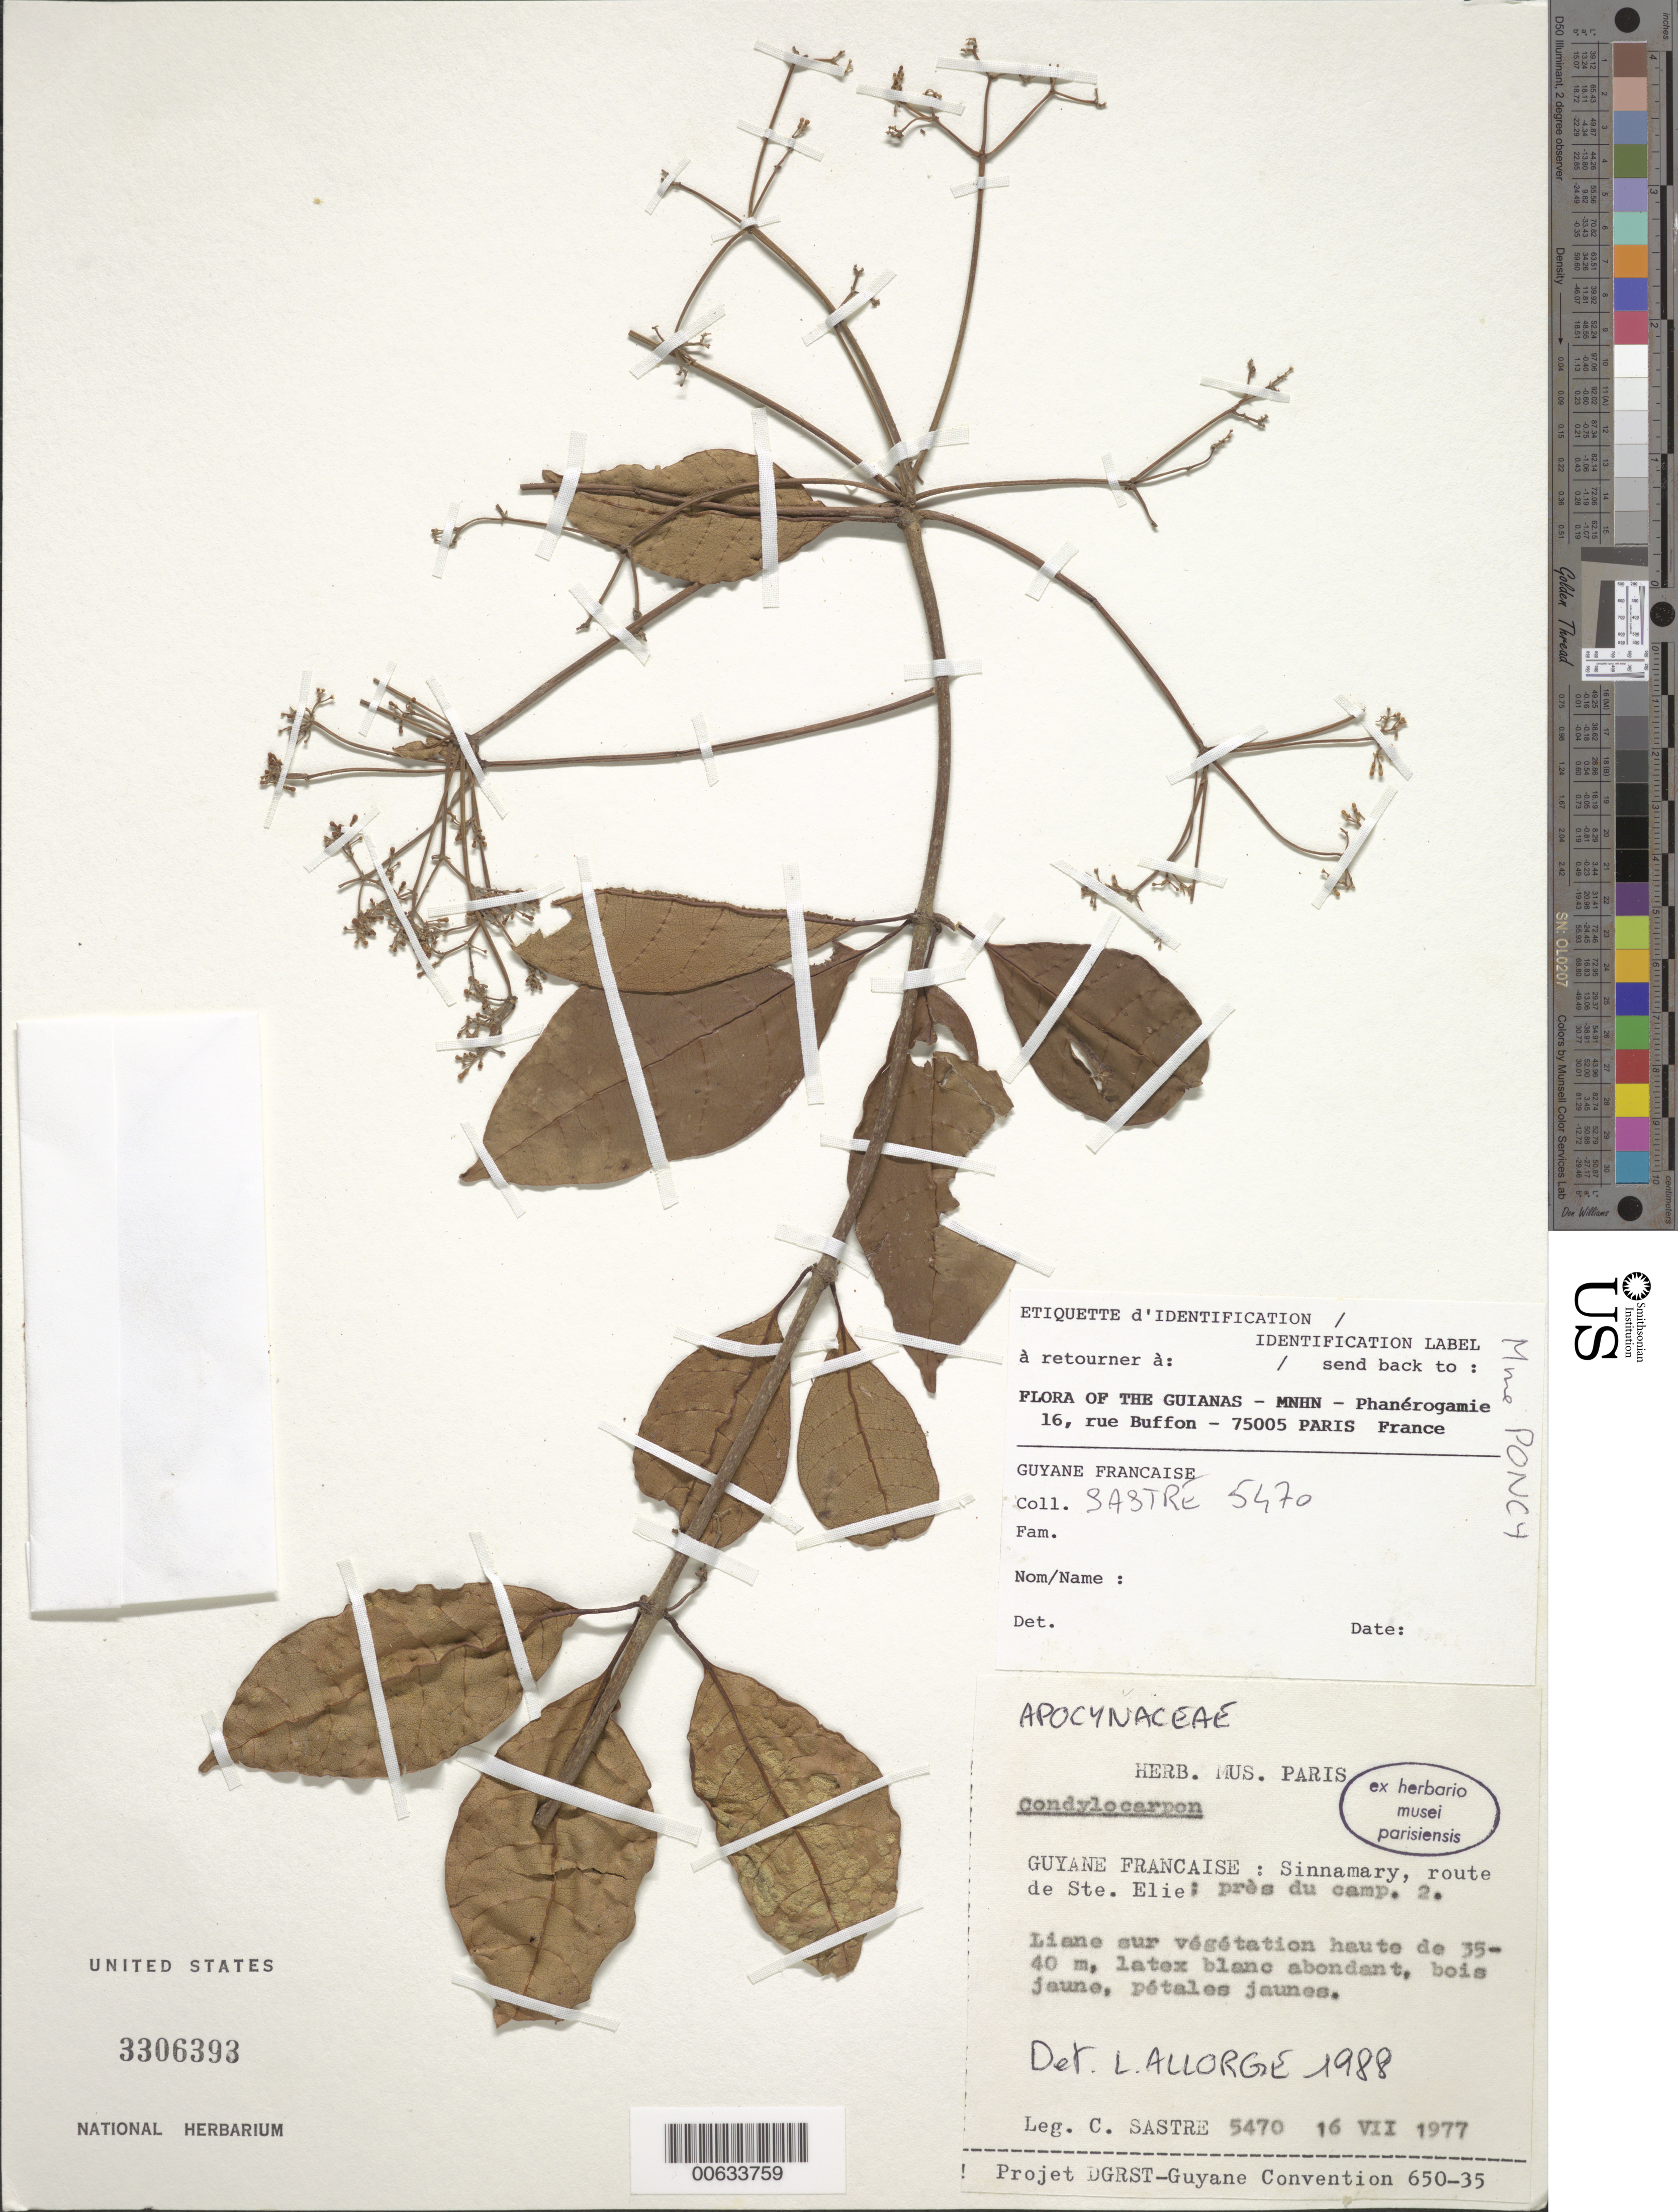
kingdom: Plantae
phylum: Tracheophyta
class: Magnoliopsida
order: Gentianales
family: Apocynaceae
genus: Condylocarpon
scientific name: Condylocarpon sp.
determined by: Allorge, L.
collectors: C. H. L. Sastre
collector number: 5470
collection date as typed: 16-Jul-77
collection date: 1977-07-16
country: French Guiana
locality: Sinnamary, Route de Ste. Elie; pres du camp 2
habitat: Sur vegetation haute de 35-40m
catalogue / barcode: US 3306393